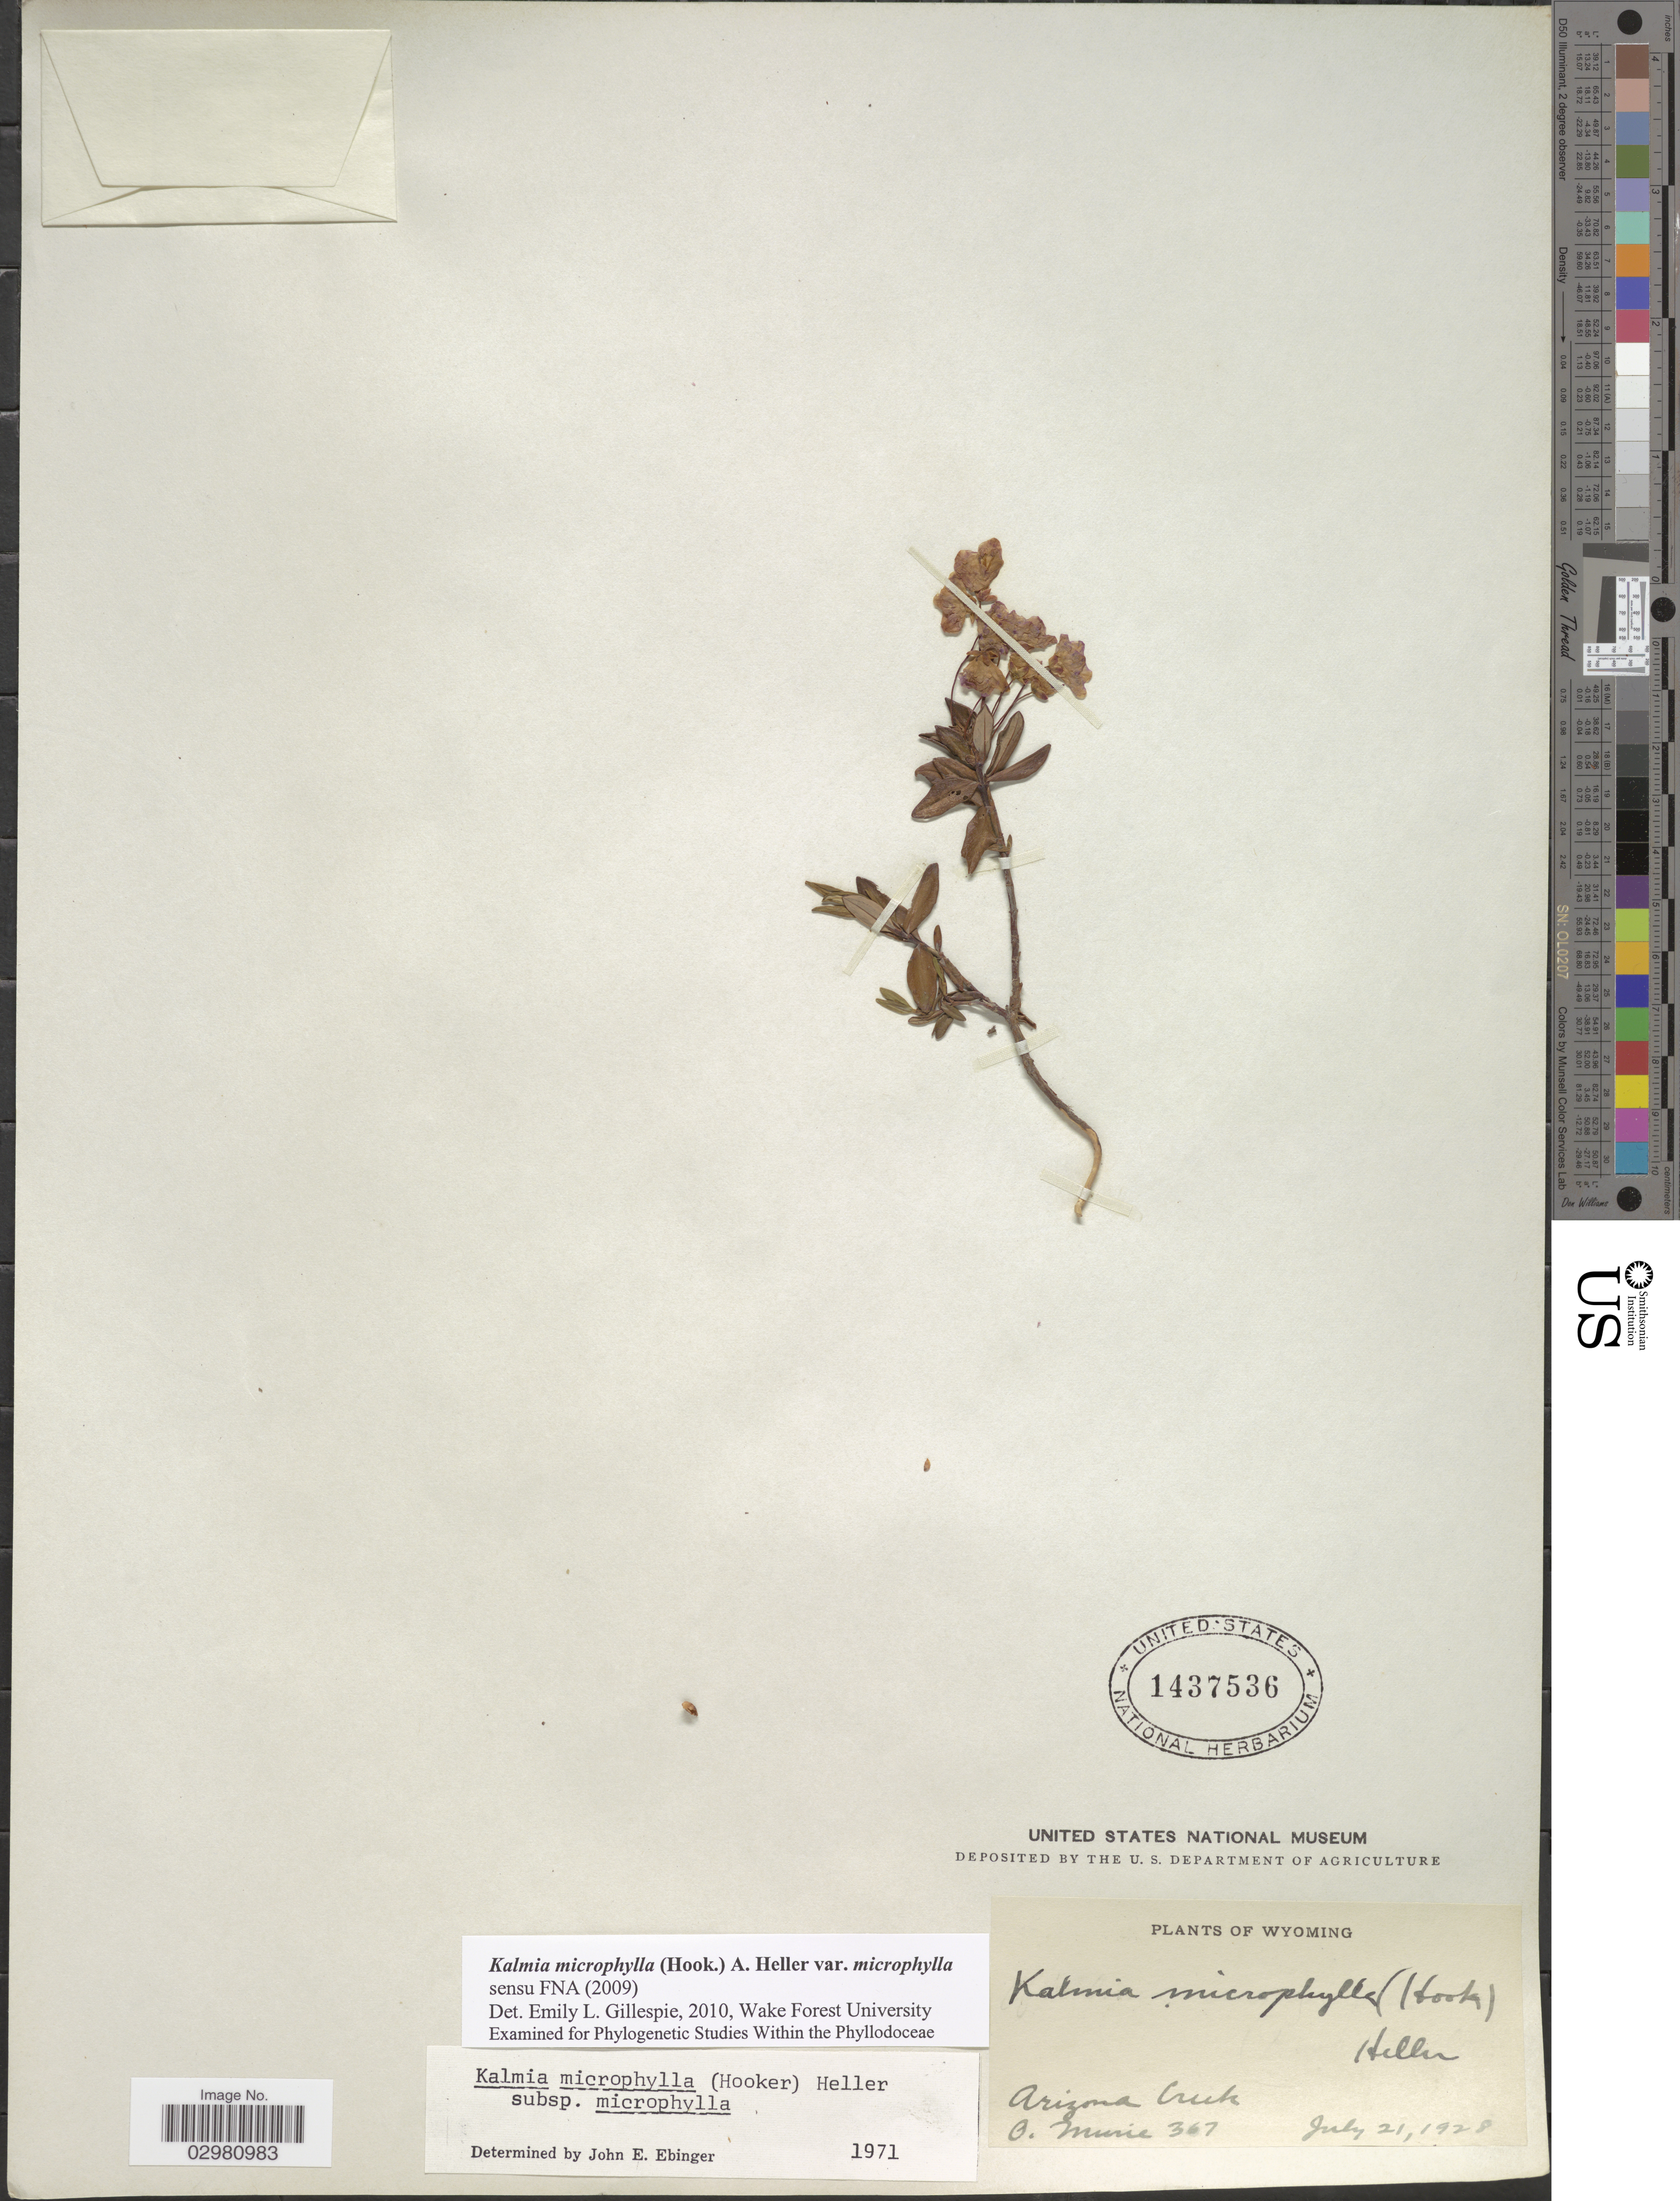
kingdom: Plantae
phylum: Tracheophyta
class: Magnoliopsida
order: Ericales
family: Ericaceae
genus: Kalmia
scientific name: Kalmia microphylla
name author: (Hook.) A. Heller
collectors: O. Murie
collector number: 367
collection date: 1928-07-21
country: United States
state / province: Wyoming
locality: Arizona Creek.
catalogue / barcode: US 1437536